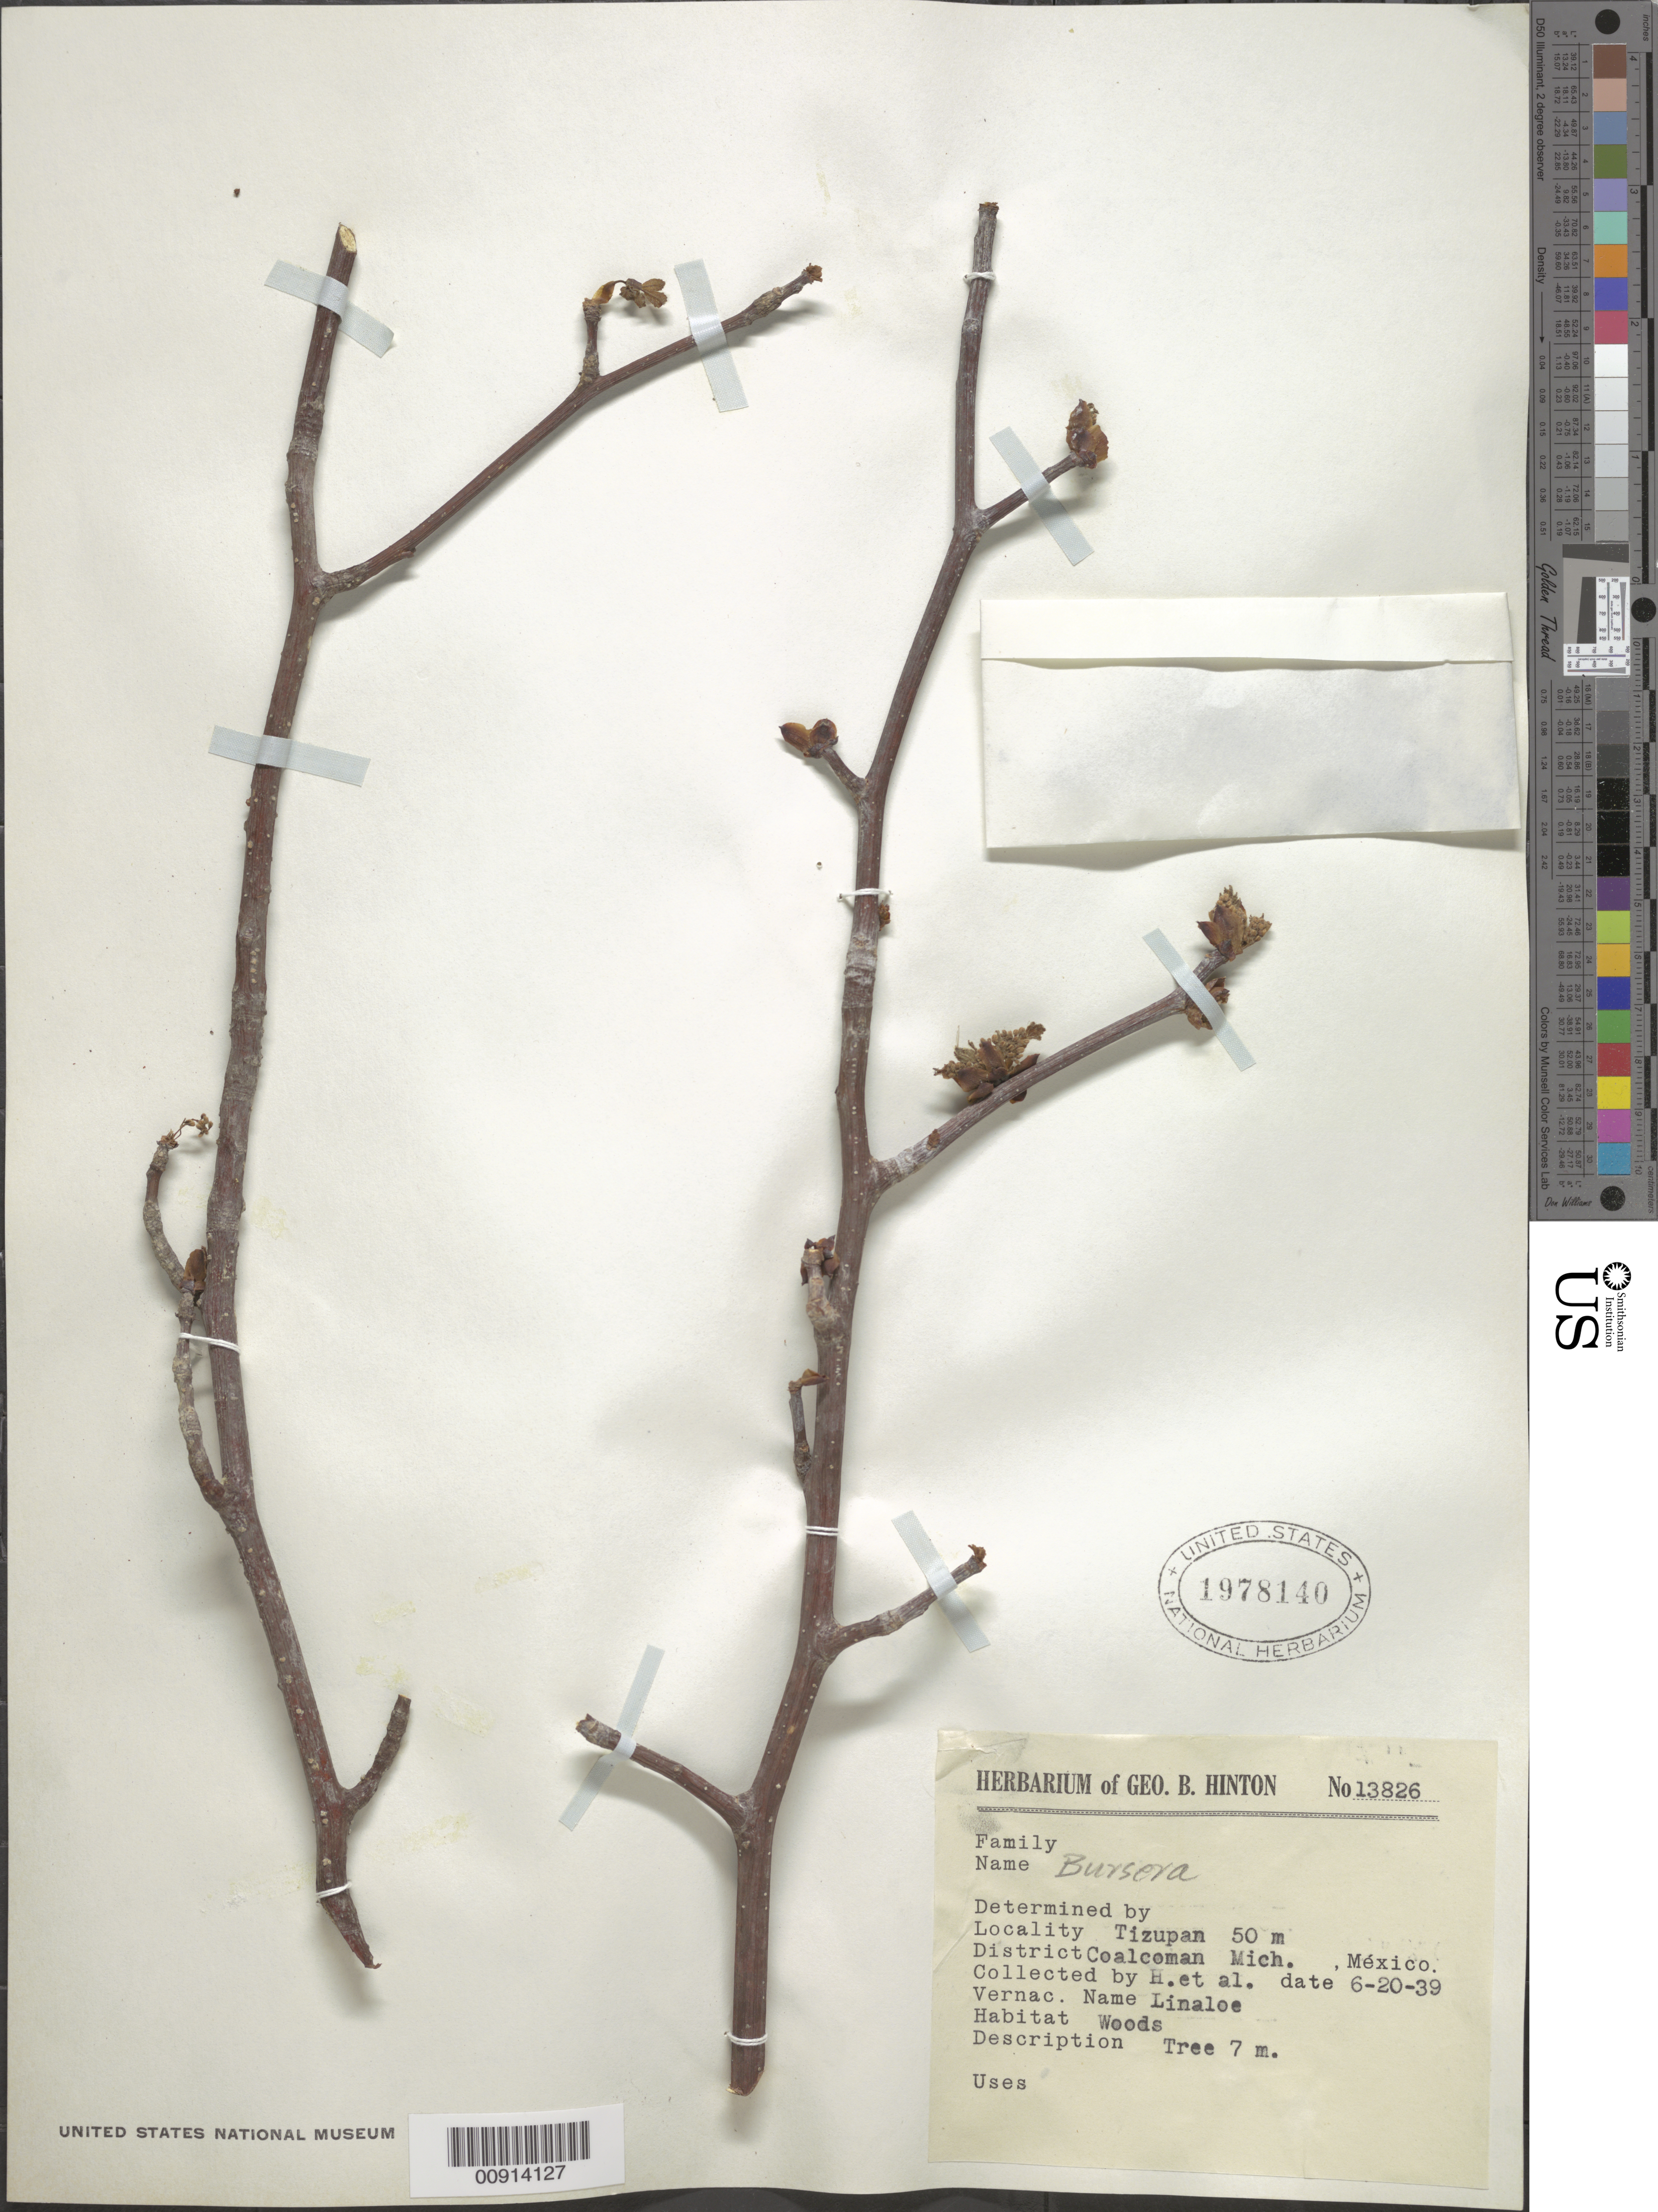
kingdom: Plantae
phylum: Tracheophyta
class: Magnoliopsida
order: Sapindales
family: Burseraceae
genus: Bursera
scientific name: Bursera sp.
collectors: G. B. Hinton & et al.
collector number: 13826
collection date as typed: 20 Jun 1939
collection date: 1939-06-20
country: Mexico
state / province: Michoacán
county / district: Coalcomán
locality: Tizupan, District Coalcomán, Michoacán.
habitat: Woods.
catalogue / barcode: US 1978140